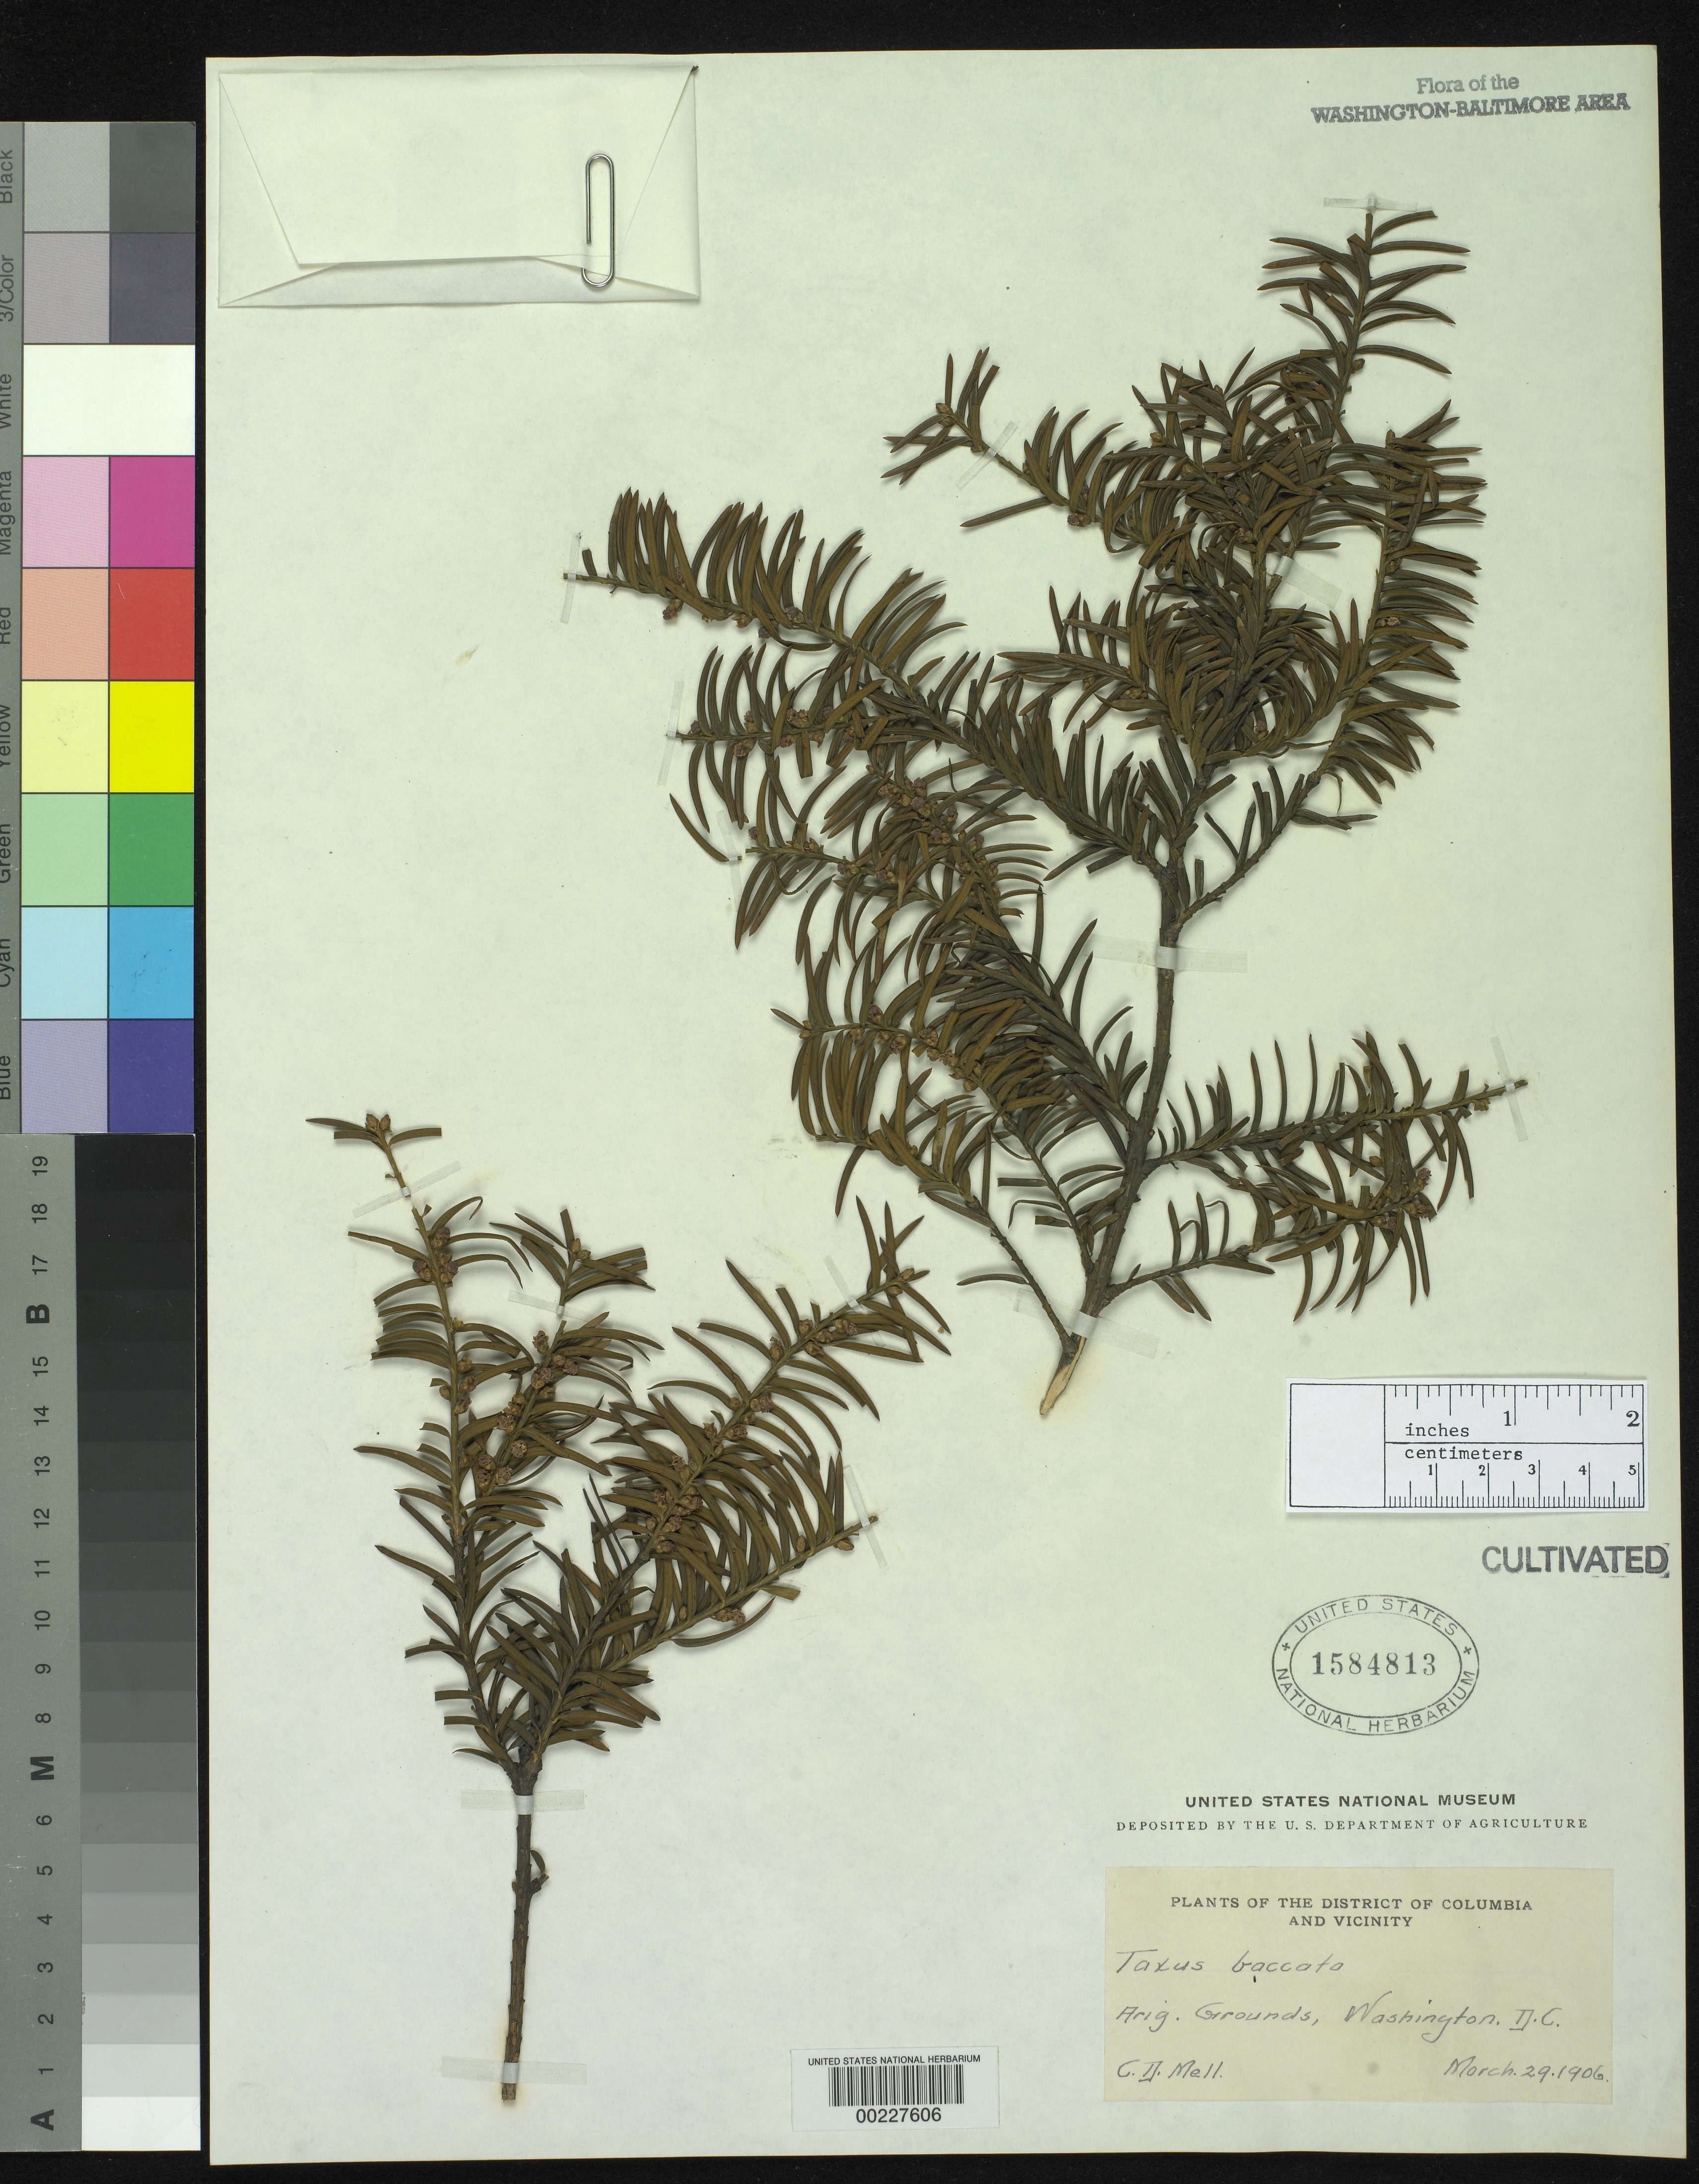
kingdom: Plantae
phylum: Tracheophyta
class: Pinopsida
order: Pinales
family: Taxaceae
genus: Taxus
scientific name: Taxus baccata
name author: L.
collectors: C. D. Mell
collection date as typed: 29 Mar 1906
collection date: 1906-03-29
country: United States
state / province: District of Columbia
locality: Agricultural grounds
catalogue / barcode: US 1584813